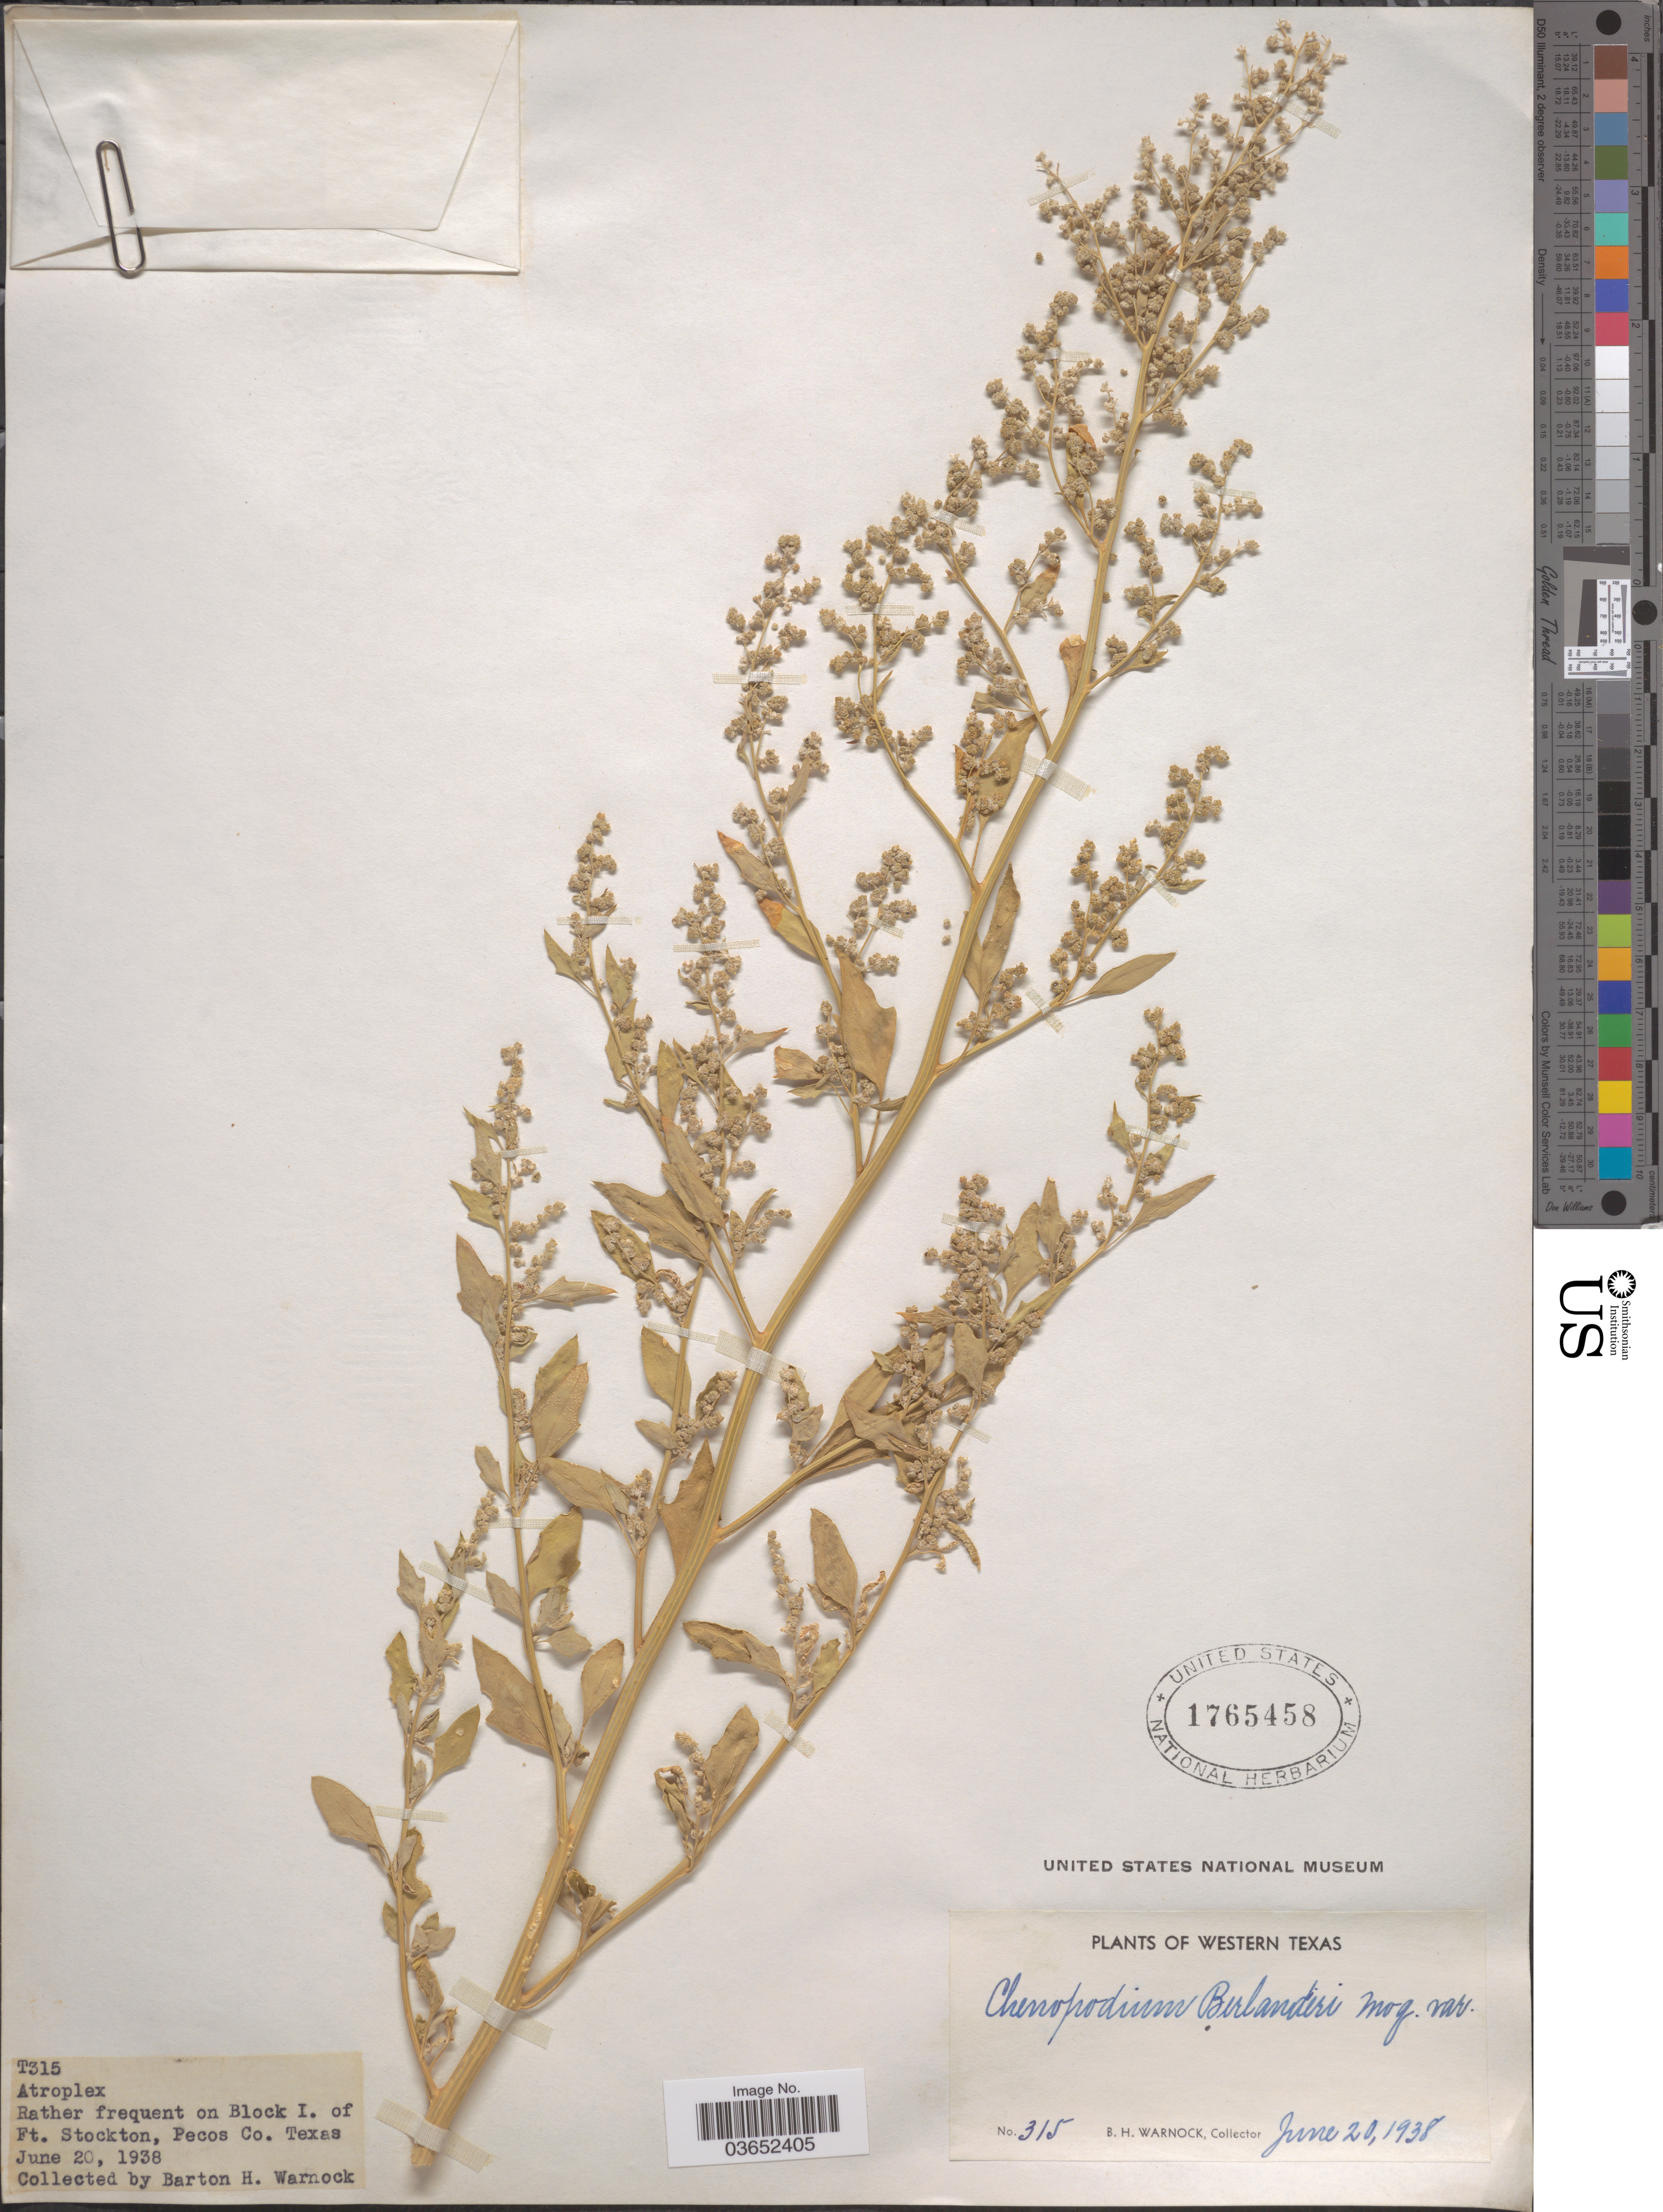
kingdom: Plantae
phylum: Tracheophyta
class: Magnoliopsida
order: Caryophyllales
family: Amaranthaceae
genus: Chenopodium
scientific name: Chenopodium berlandieri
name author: Moq.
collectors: B. H. Warnock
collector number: T315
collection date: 1938-06-20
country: United States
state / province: Texas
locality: Western Texas. Rather frequent on Block I. of Ft. Stockton, Pecos Co.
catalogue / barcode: US 1765458